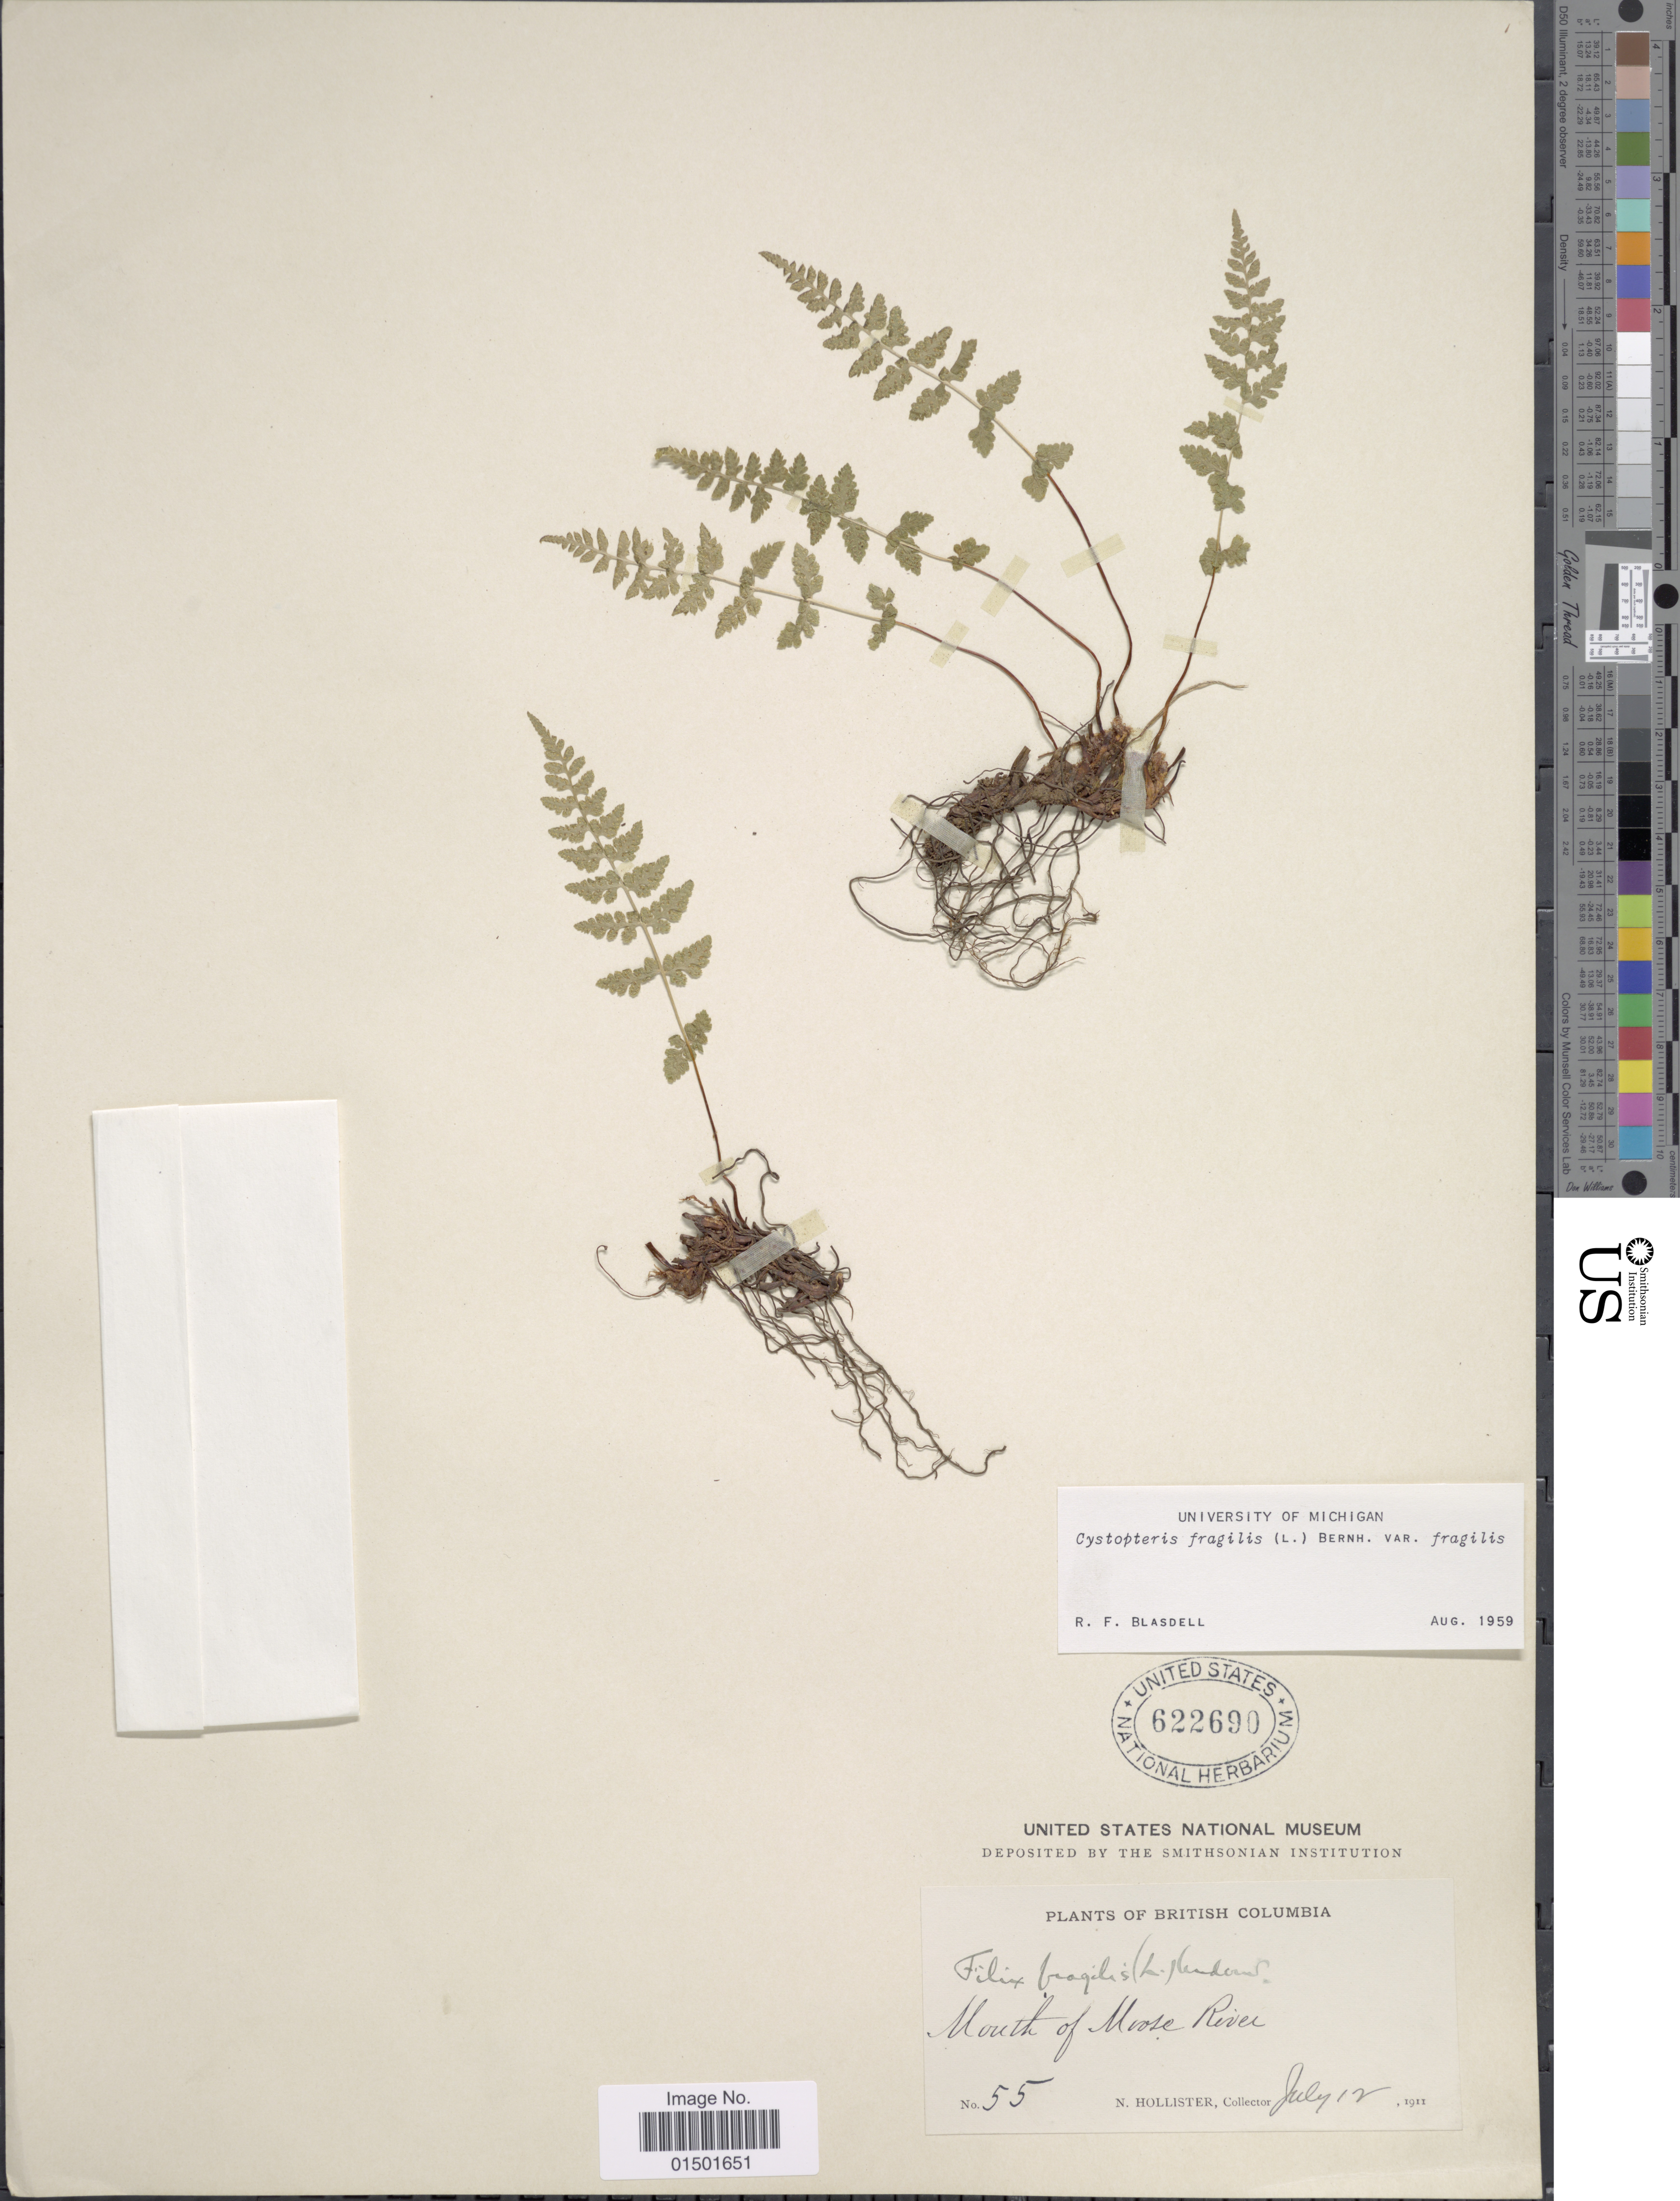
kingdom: Plantae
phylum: Tracheophyta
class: Polypodiopsida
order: Polypodiales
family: Cystopteridaceae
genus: Cystopteris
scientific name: Cystopteris fragilis var. fragilis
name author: (L.) Bernh.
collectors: N. Hollister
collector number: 55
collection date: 1911-07-12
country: Canada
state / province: British Columbia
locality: Mouth of Moose River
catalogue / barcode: US 622690